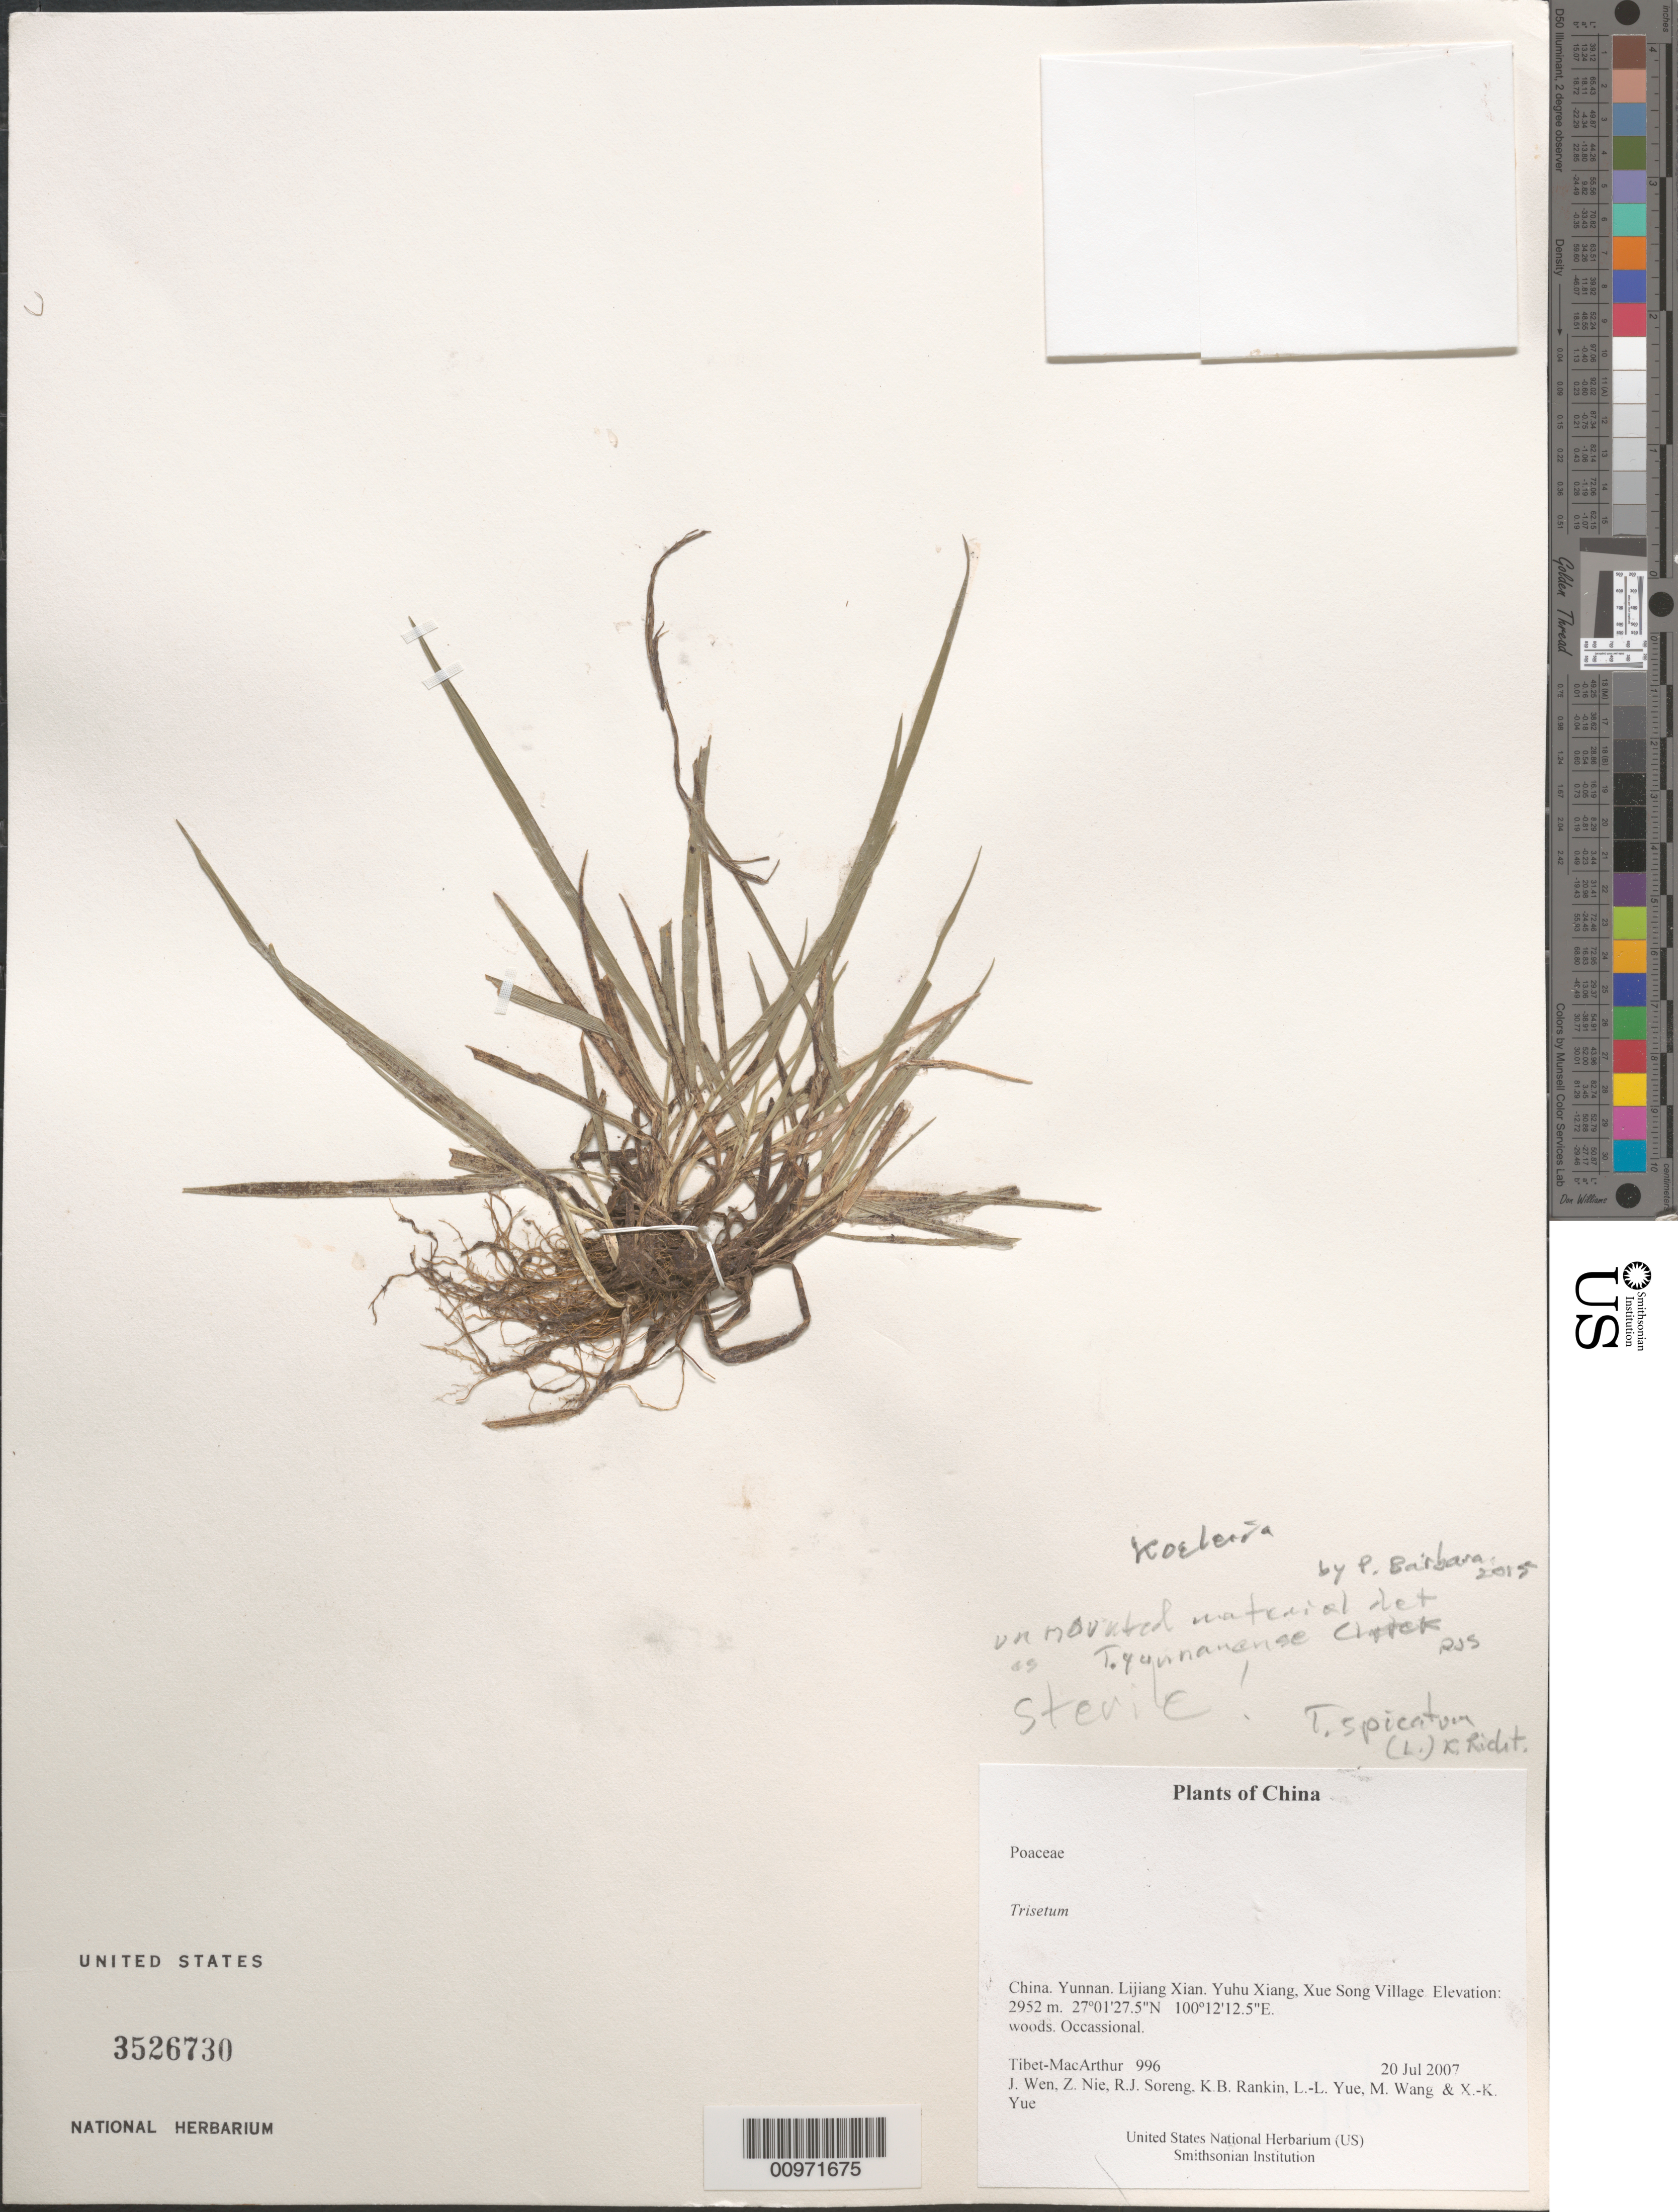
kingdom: Plantae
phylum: Tracheophyta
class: Liliopsida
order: Poales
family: Poaceae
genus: Helictotrichon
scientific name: Helictotrichon delavayi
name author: (Hack.) Henr.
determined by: Soreng, Robert J., Research Associate (BOT), Smithsonian Institution - National Museum of Natural History (UNITED STATES)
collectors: Tibet-MacArthur, J. Wen, Z. Nie, R. J. Soreng, K. Rankin, L. Yue, M. Wang & X. Yue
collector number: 996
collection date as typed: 20 Jul 2007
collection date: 2007-07-20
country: China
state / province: Yunnan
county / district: Lijiang Xian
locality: Yuhu Xiang, Xue Song Village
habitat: woods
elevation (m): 2952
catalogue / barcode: US 3526730